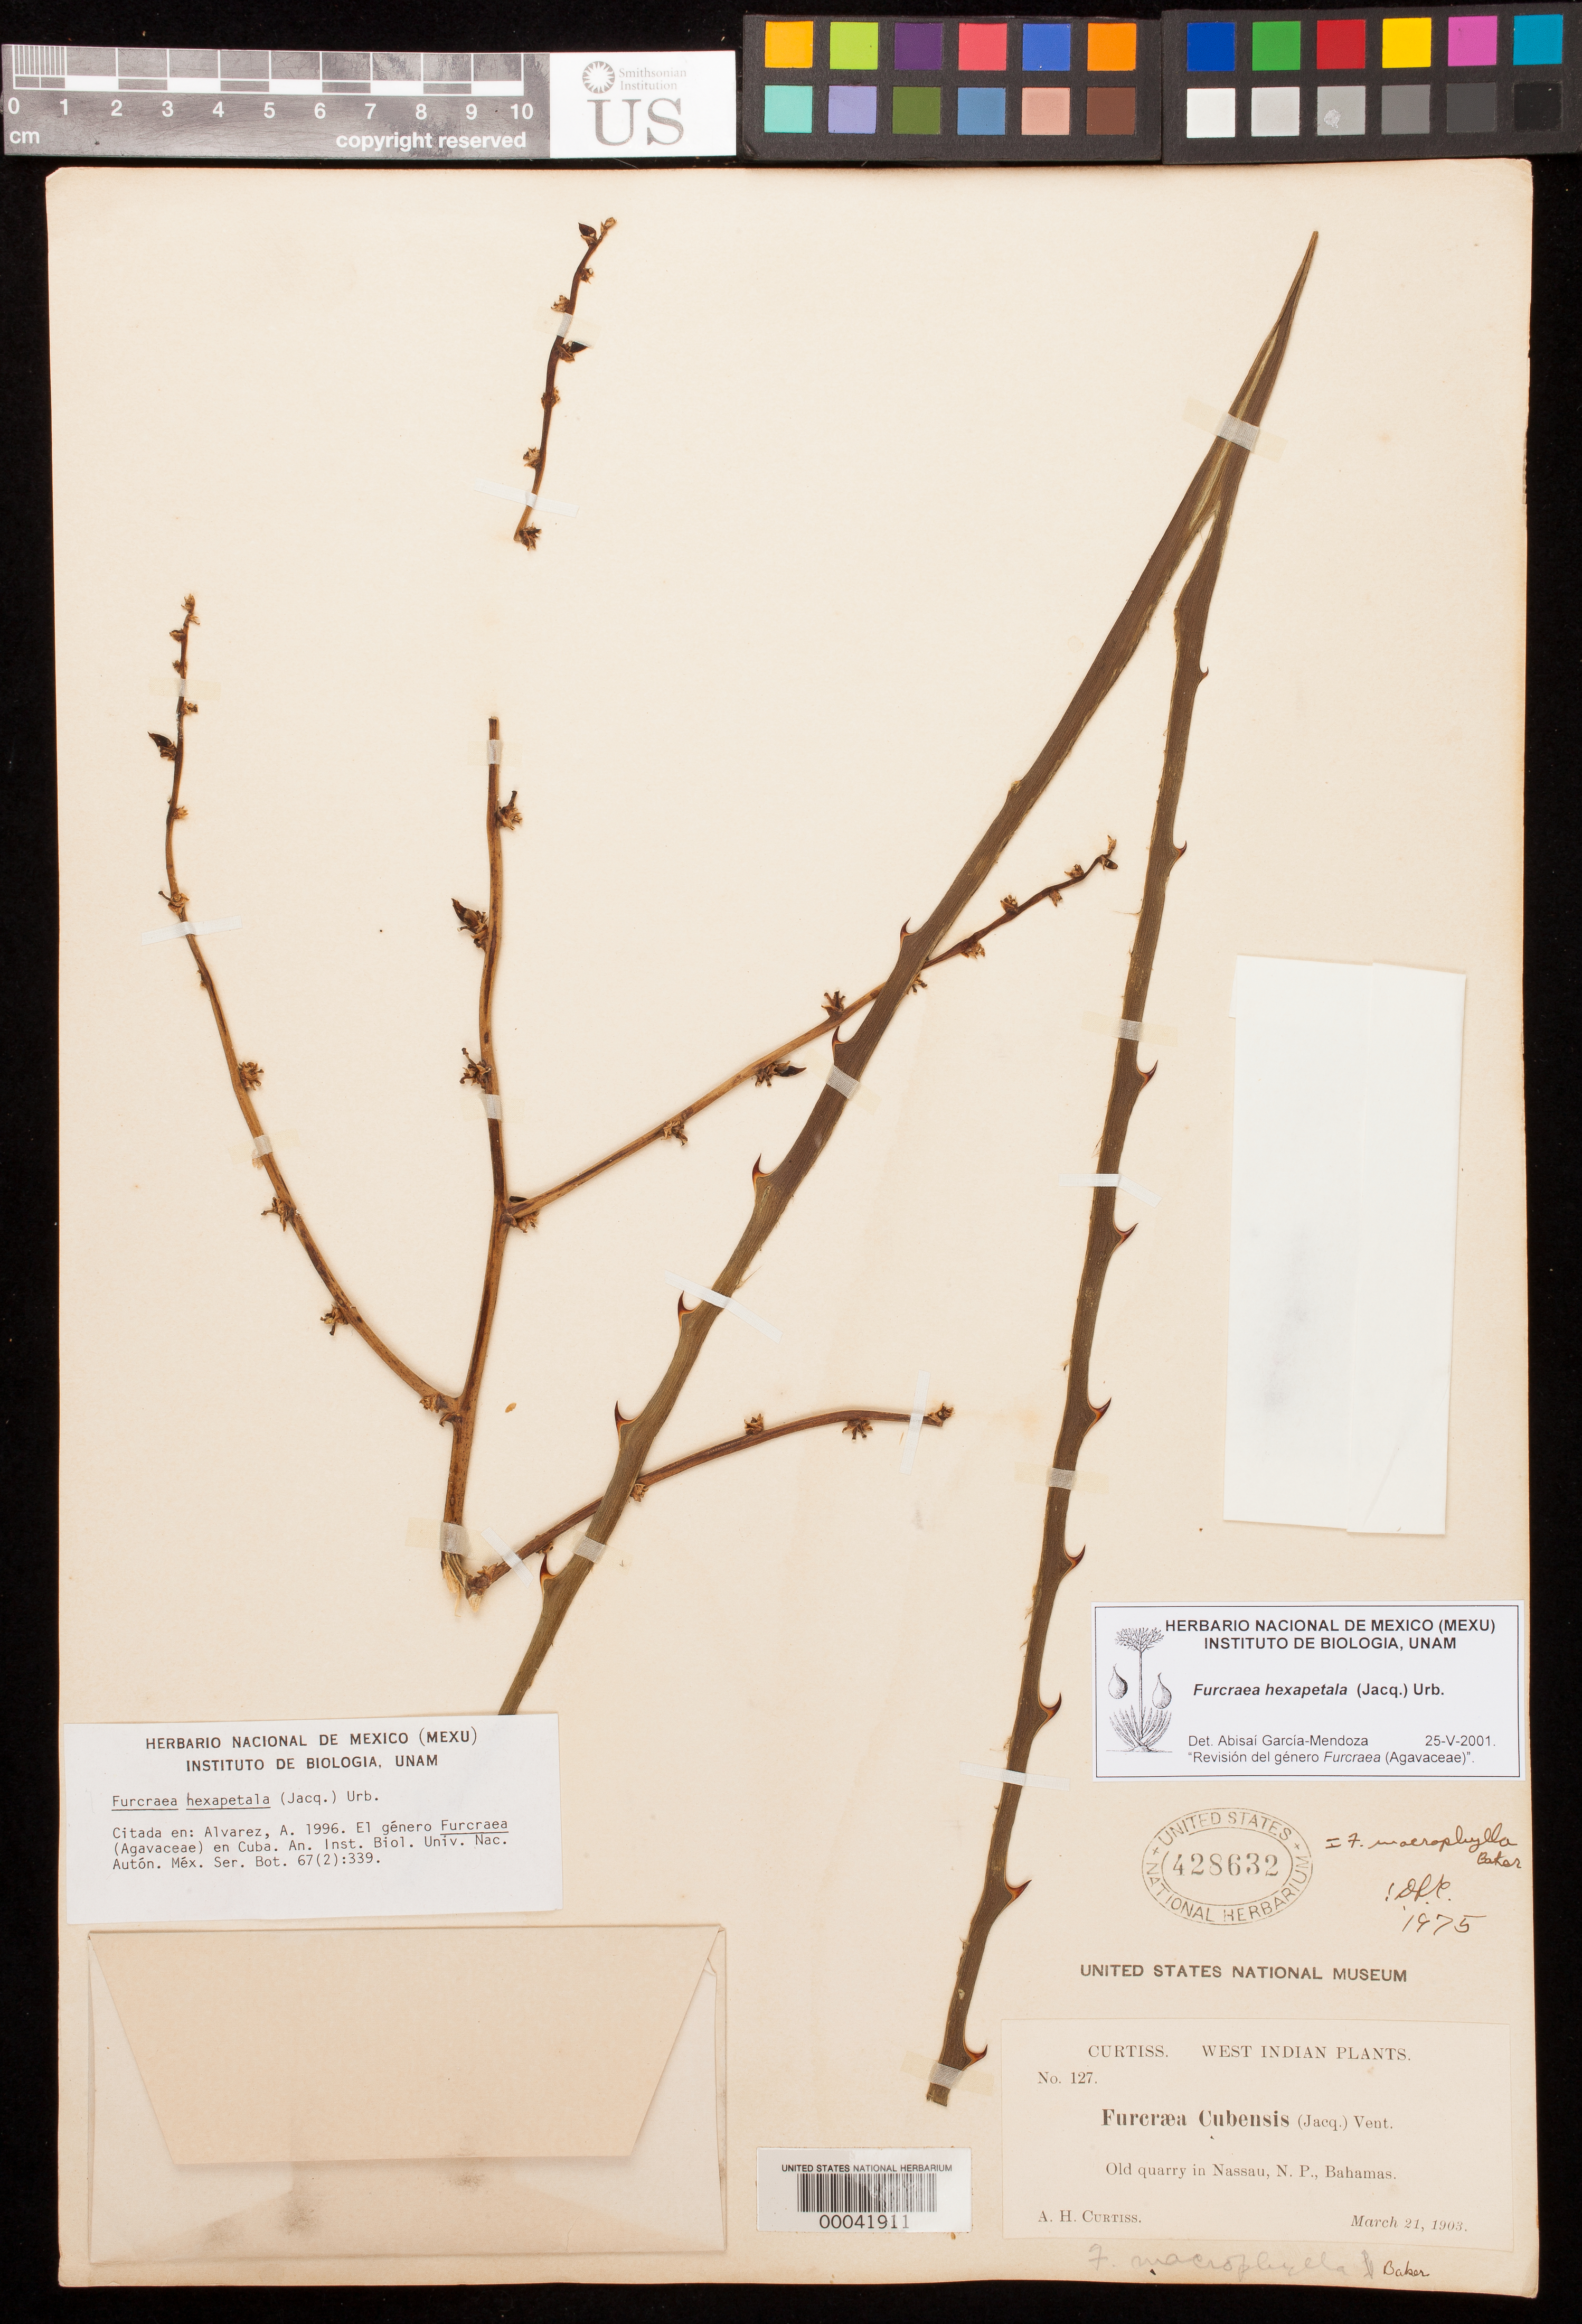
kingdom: Plantae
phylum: Tracheophyta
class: Liliopsida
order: Asparagales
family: Asparagaceae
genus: Furcraea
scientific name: Furcraea hexapetala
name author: (Jacq.) Urb.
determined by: García-Mendoza, A.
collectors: A. H. Curtiss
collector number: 127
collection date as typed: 21 Mar 1903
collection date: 1903-03-21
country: Bahamas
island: New Providence Island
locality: Nassau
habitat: Old quarry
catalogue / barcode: US 428632